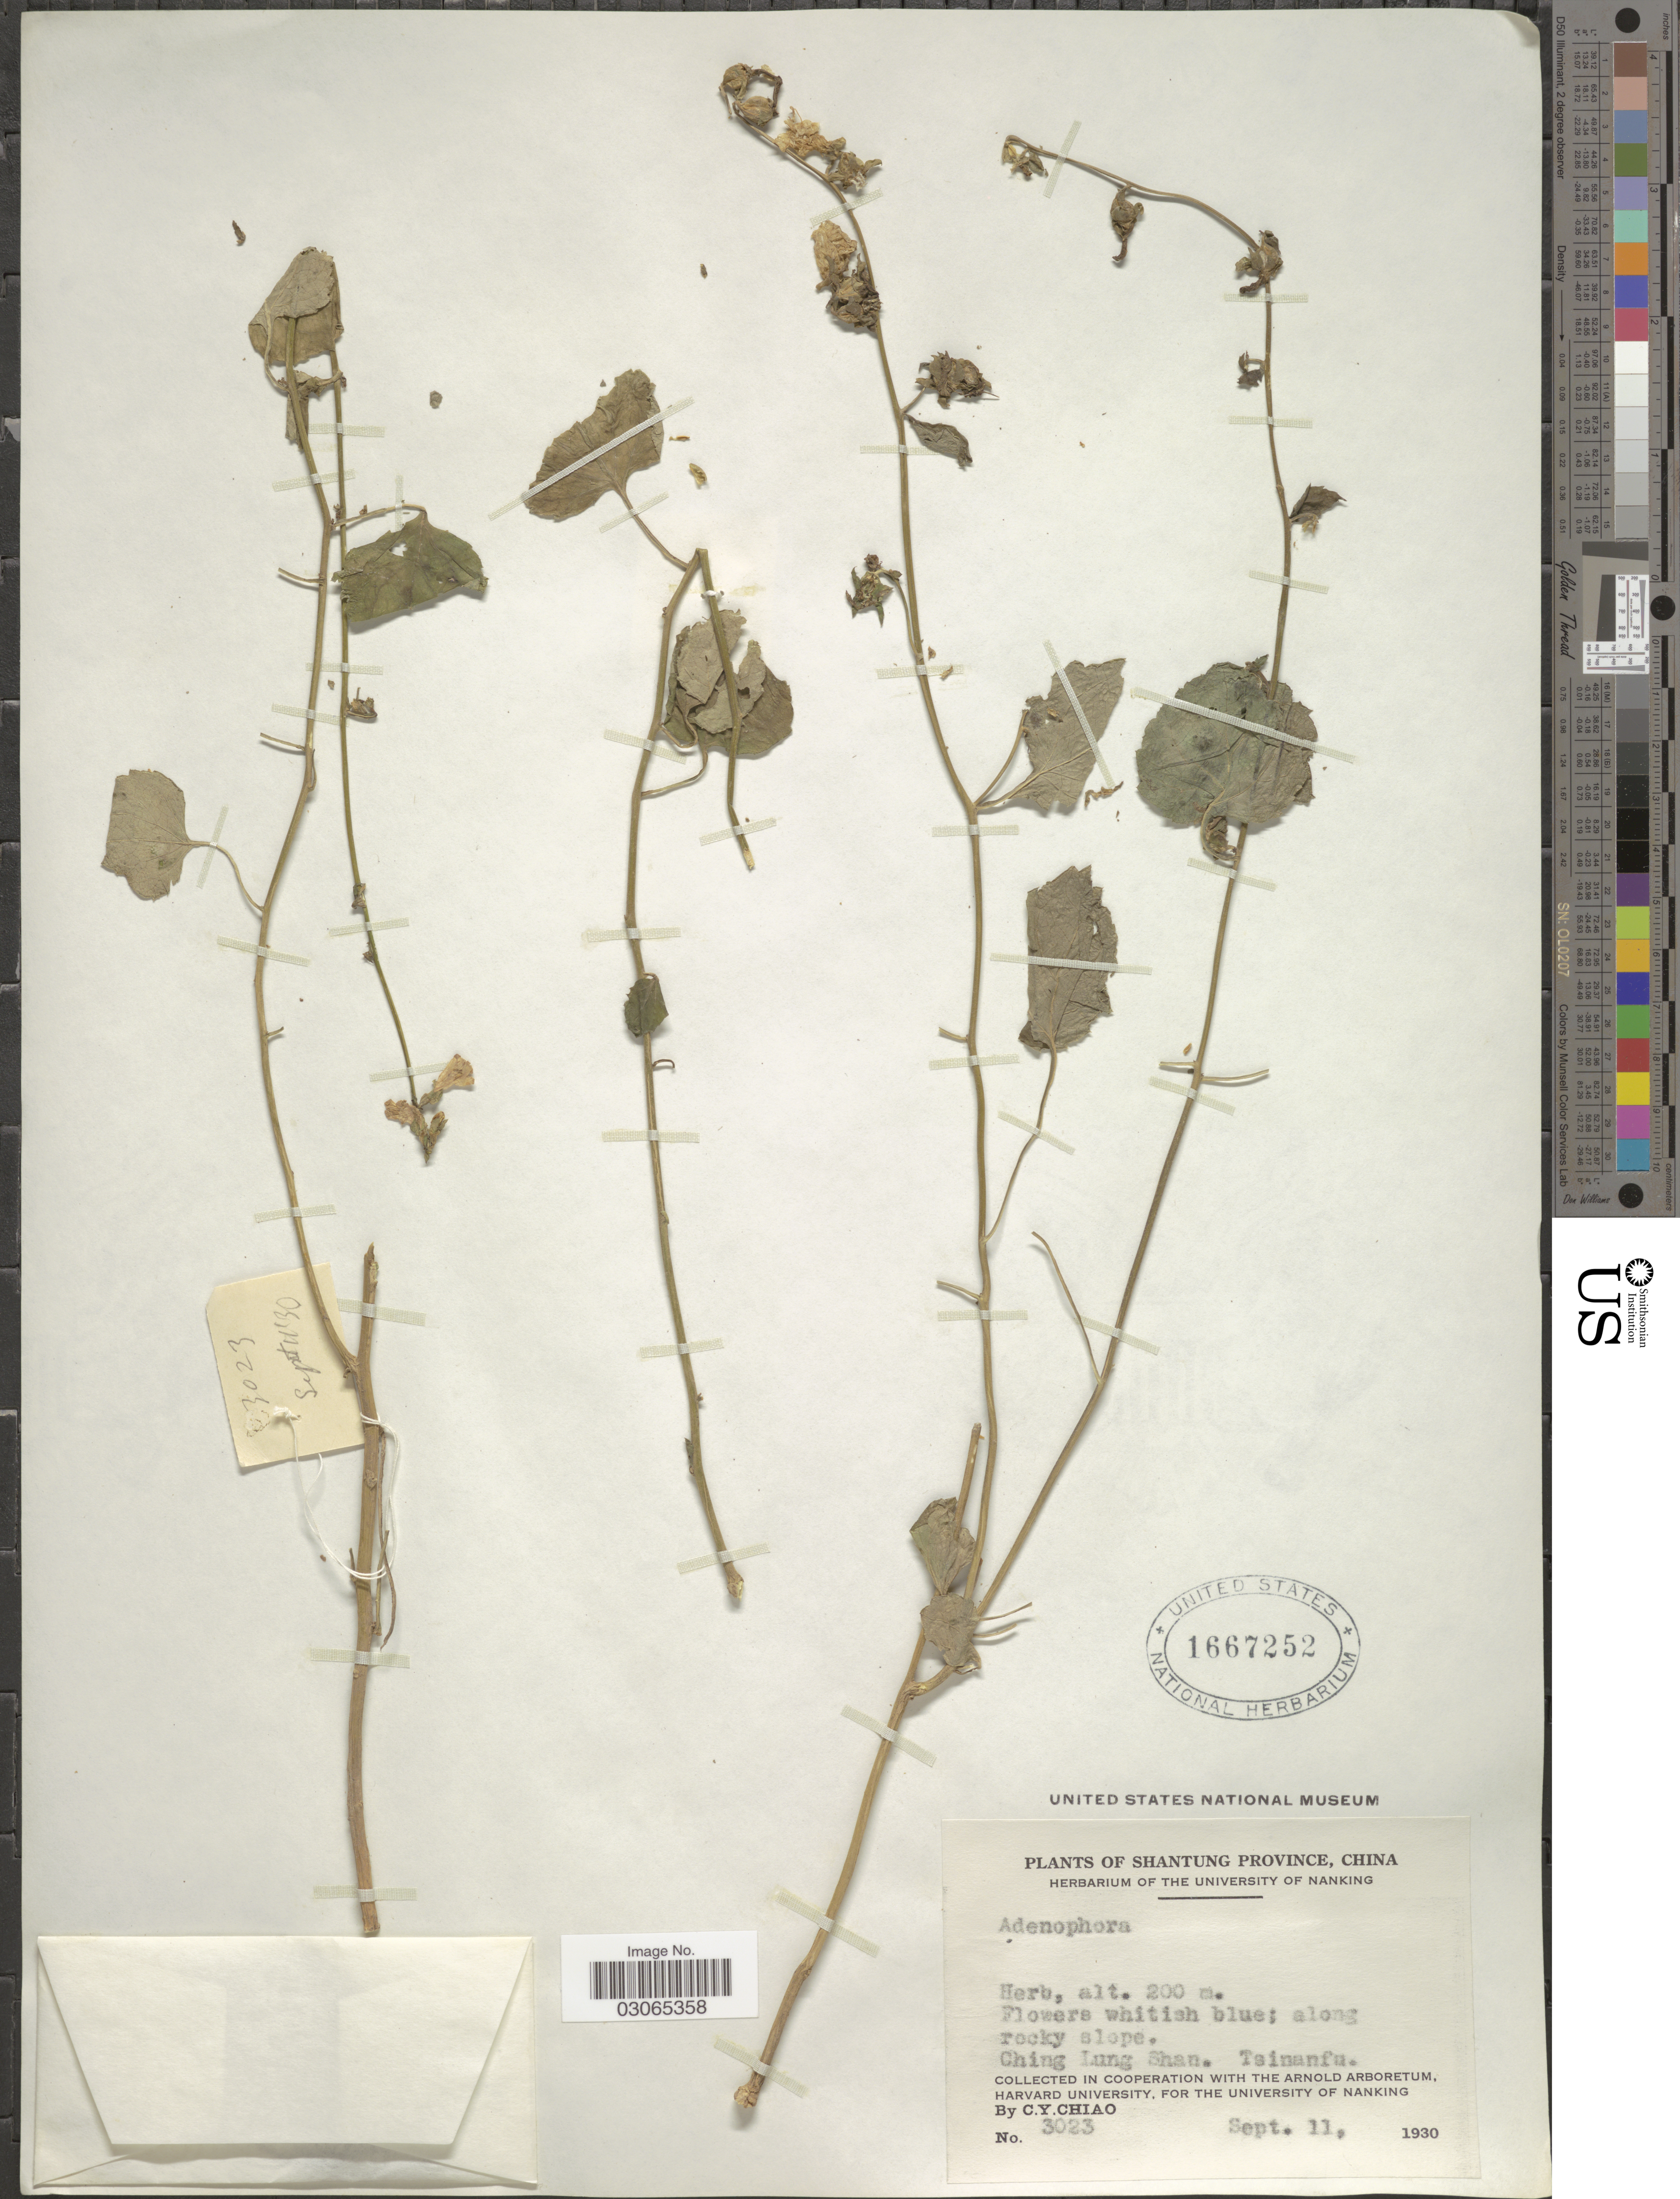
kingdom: Plantae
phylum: Tracheophyta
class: Magnoliopsida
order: Asterales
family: Campanulaceae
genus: Adenophora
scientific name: Adenophora sp.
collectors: C. Y. Chiao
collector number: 3023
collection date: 1930-09-11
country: China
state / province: Shandong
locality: Shantung Province. Ching Lung Shan. Tsinanfu.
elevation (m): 200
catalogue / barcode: US 1667252